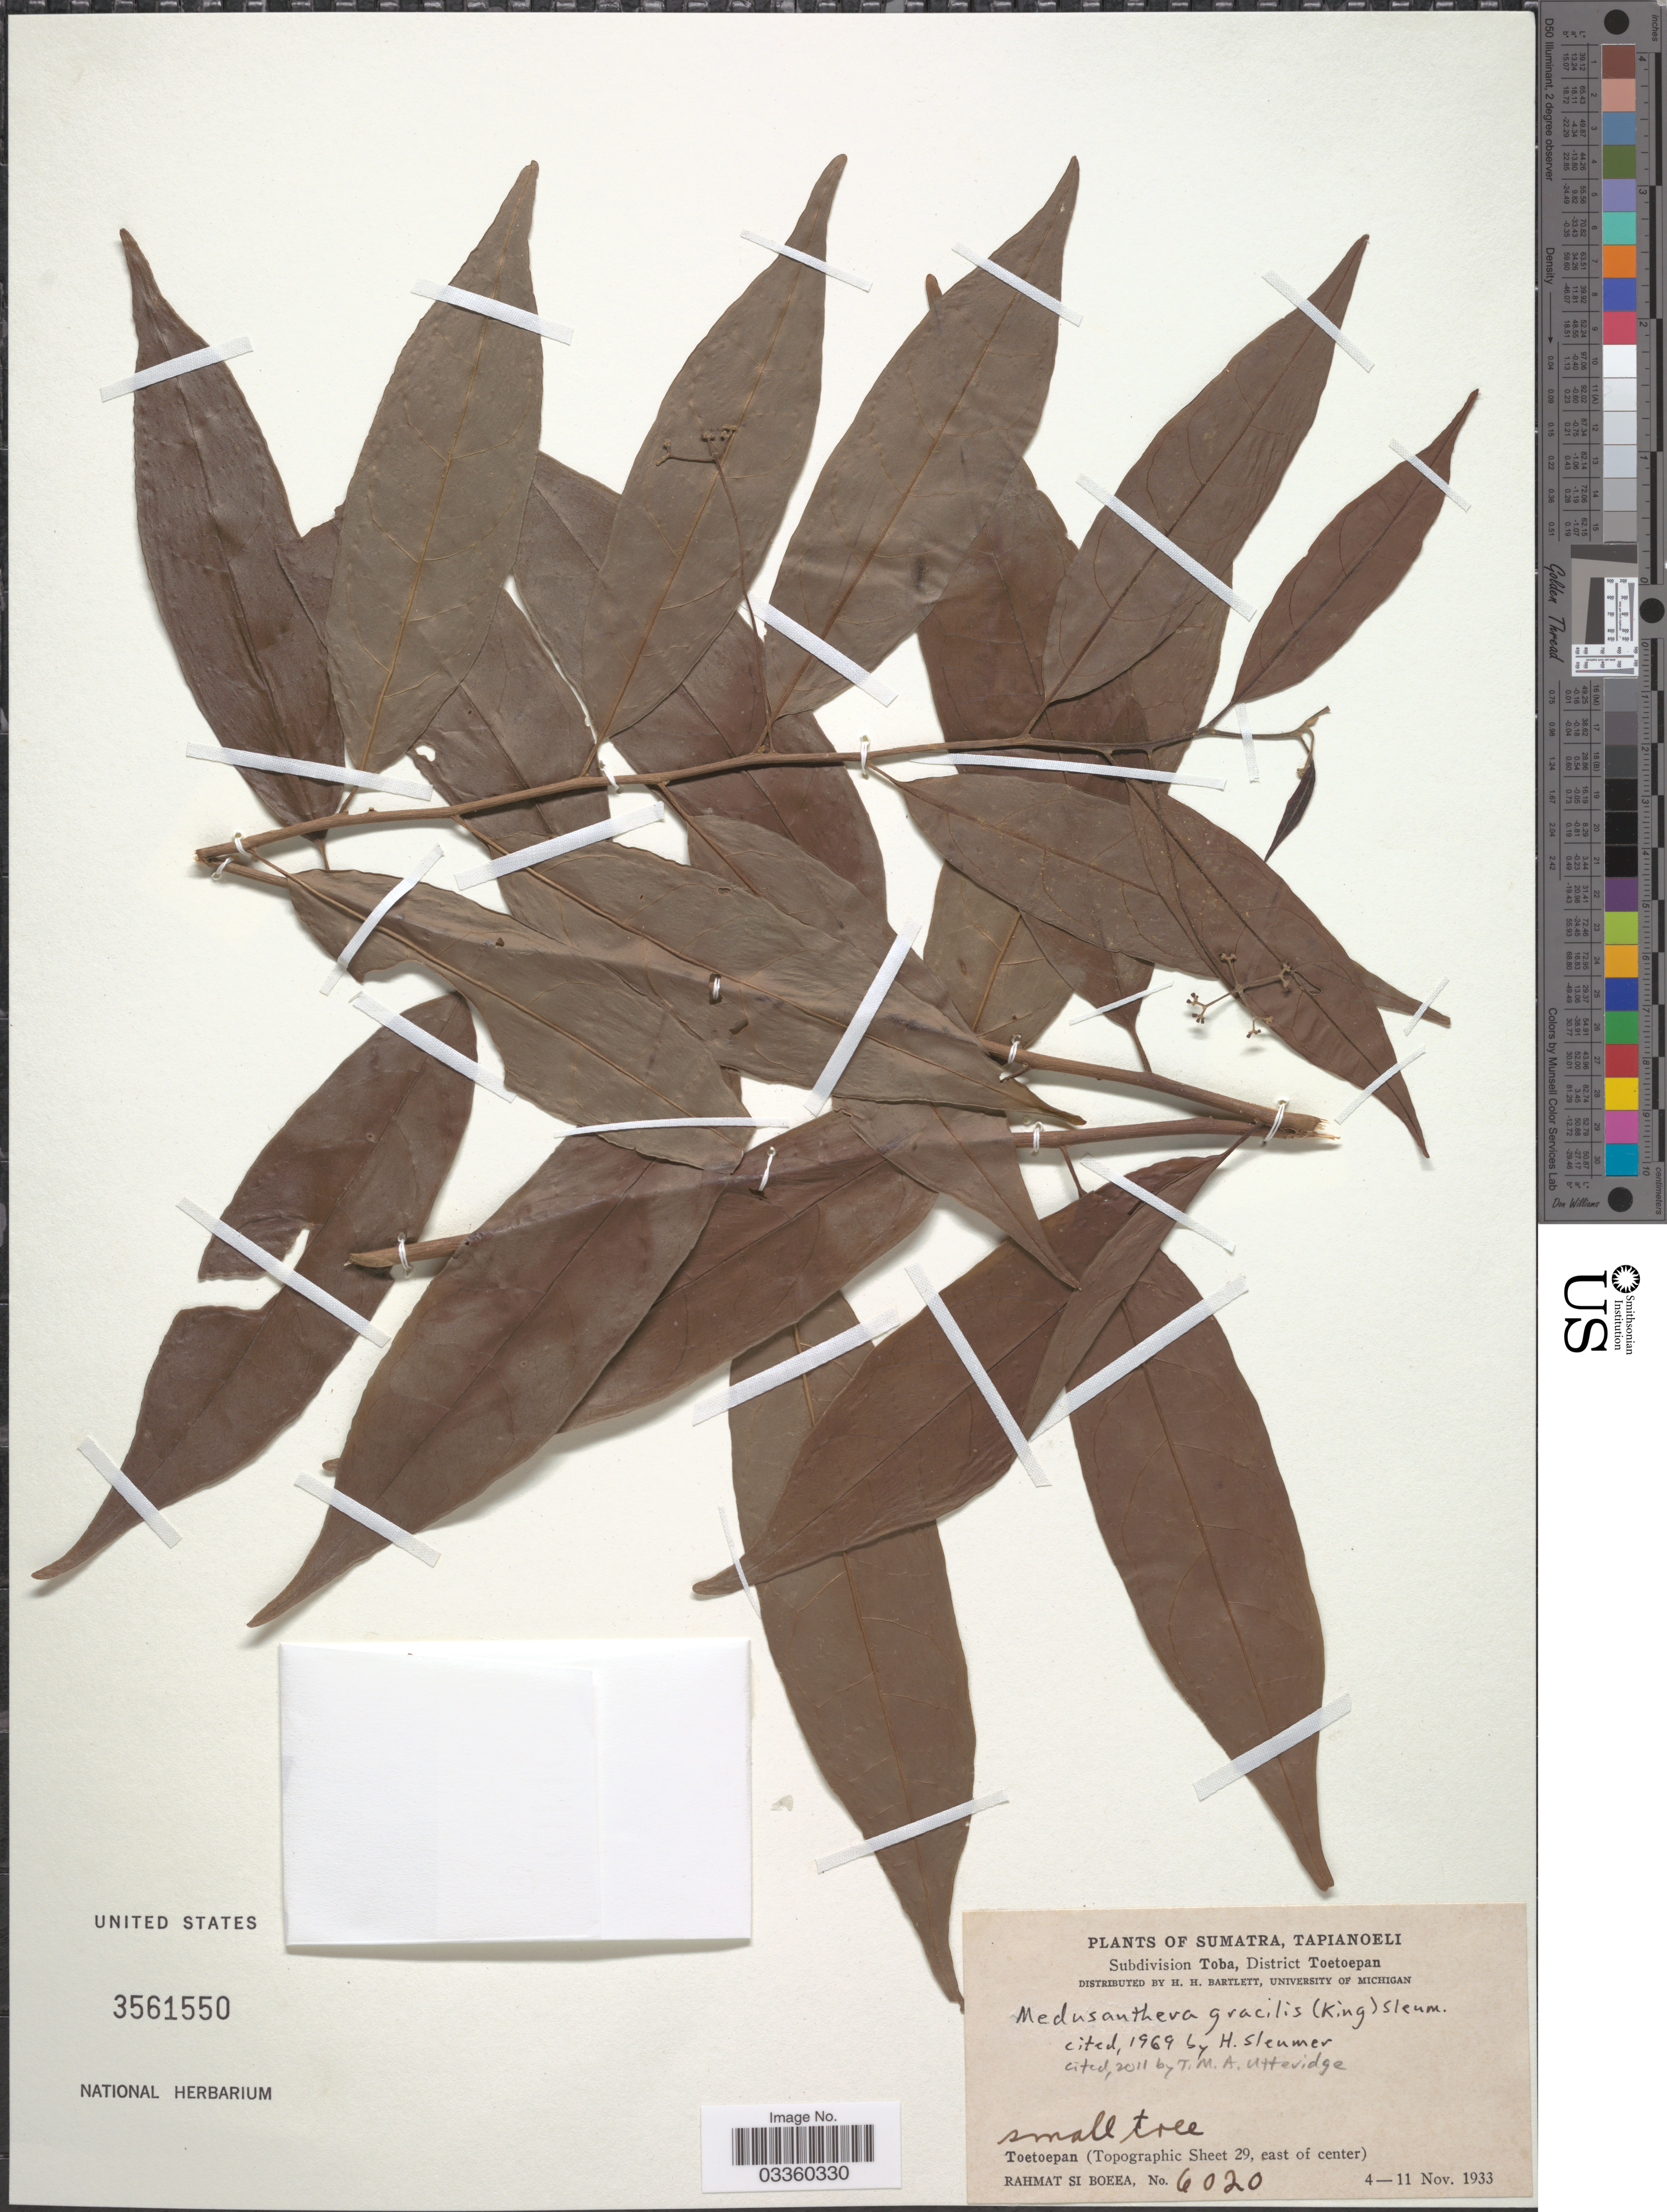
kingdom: Plantae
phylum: Tracheophyta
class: Magnoliopsida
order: Cardiopteridales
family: Stemonuraceae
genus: Medusanthera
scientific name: Medusanthera gracilis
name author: (King) Sleumer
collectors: Rahmat Si Boeea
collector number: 6020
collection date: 1933-11-04/1933-11-11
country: Indonesia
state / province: Sumatra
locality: Tapianoeli. Subdivision Toba, District Toetoepan. Toetoepan (Topographic Sheet 29, east of center).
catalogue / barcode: US 3561550